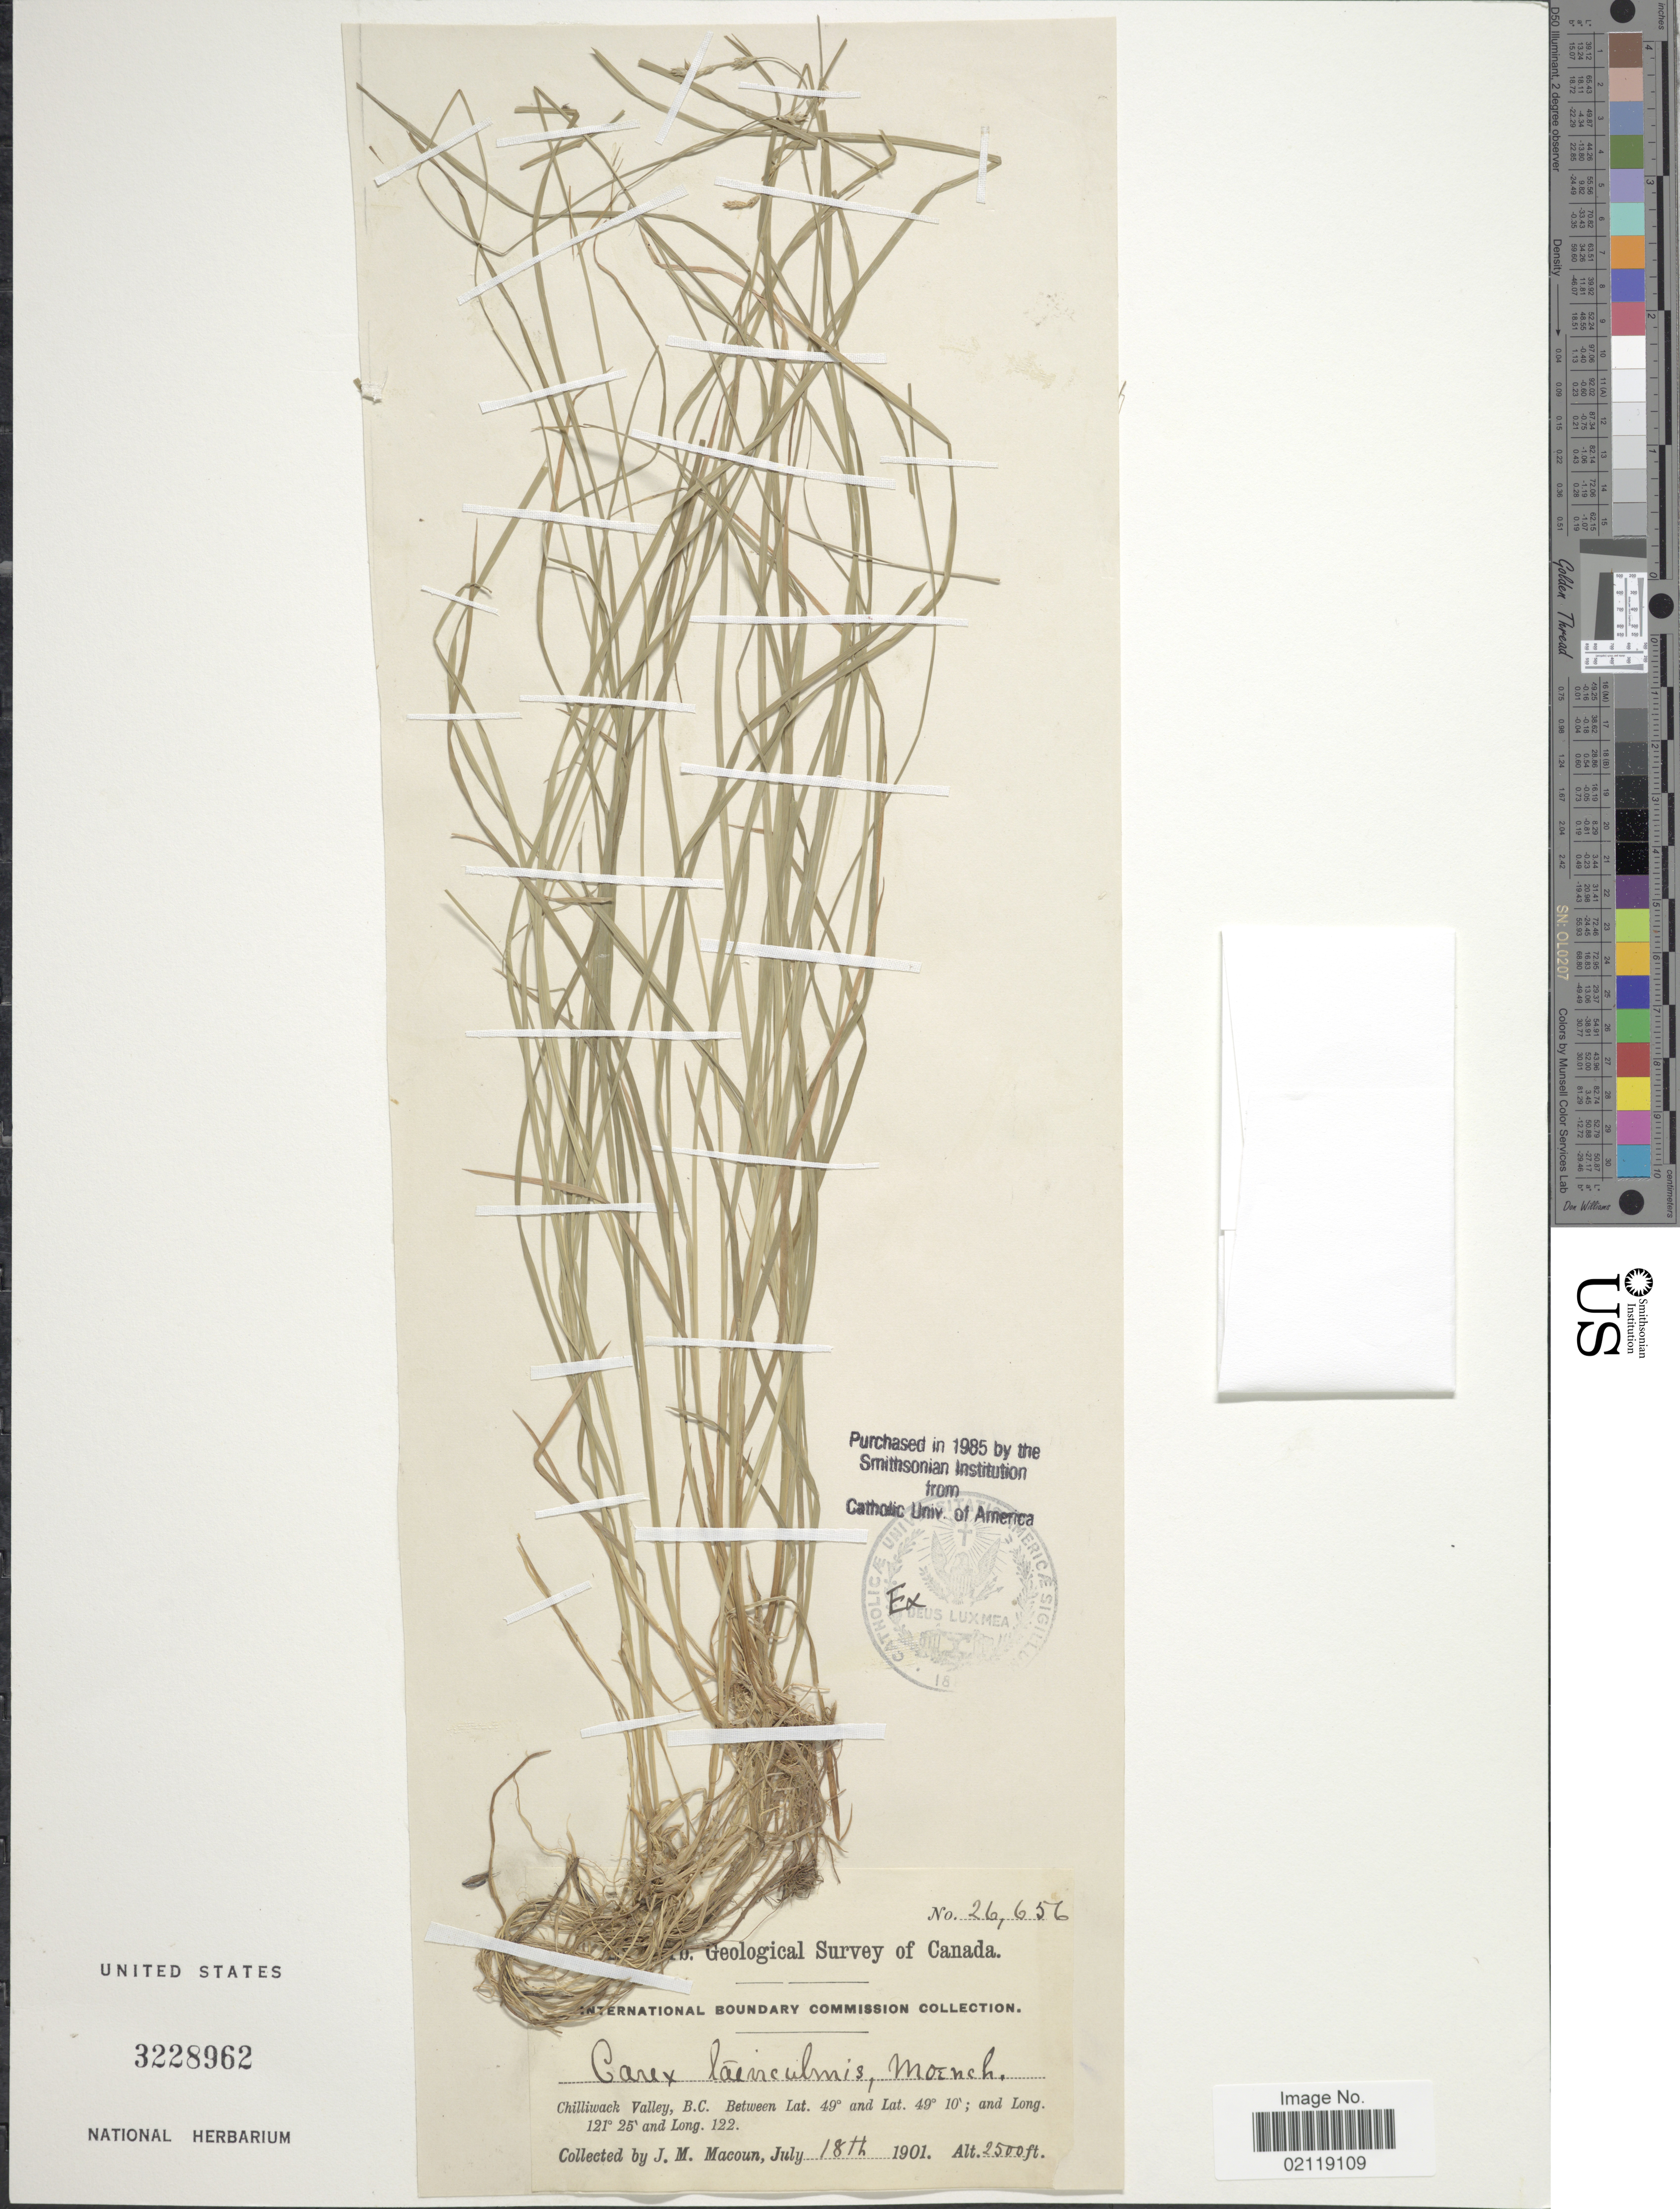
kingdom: Plantae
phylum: Tracheophyta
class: Liliopsida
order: Poales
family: Cyperaceae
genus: Carex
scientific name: Carex laeviculmis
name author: Meinsh.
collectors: J. M. Macoun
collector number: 26656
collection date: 1901-07-18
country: Canada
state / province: British Columbia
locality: Chilliwack Valley,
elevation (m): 762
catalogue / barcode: US 3228962